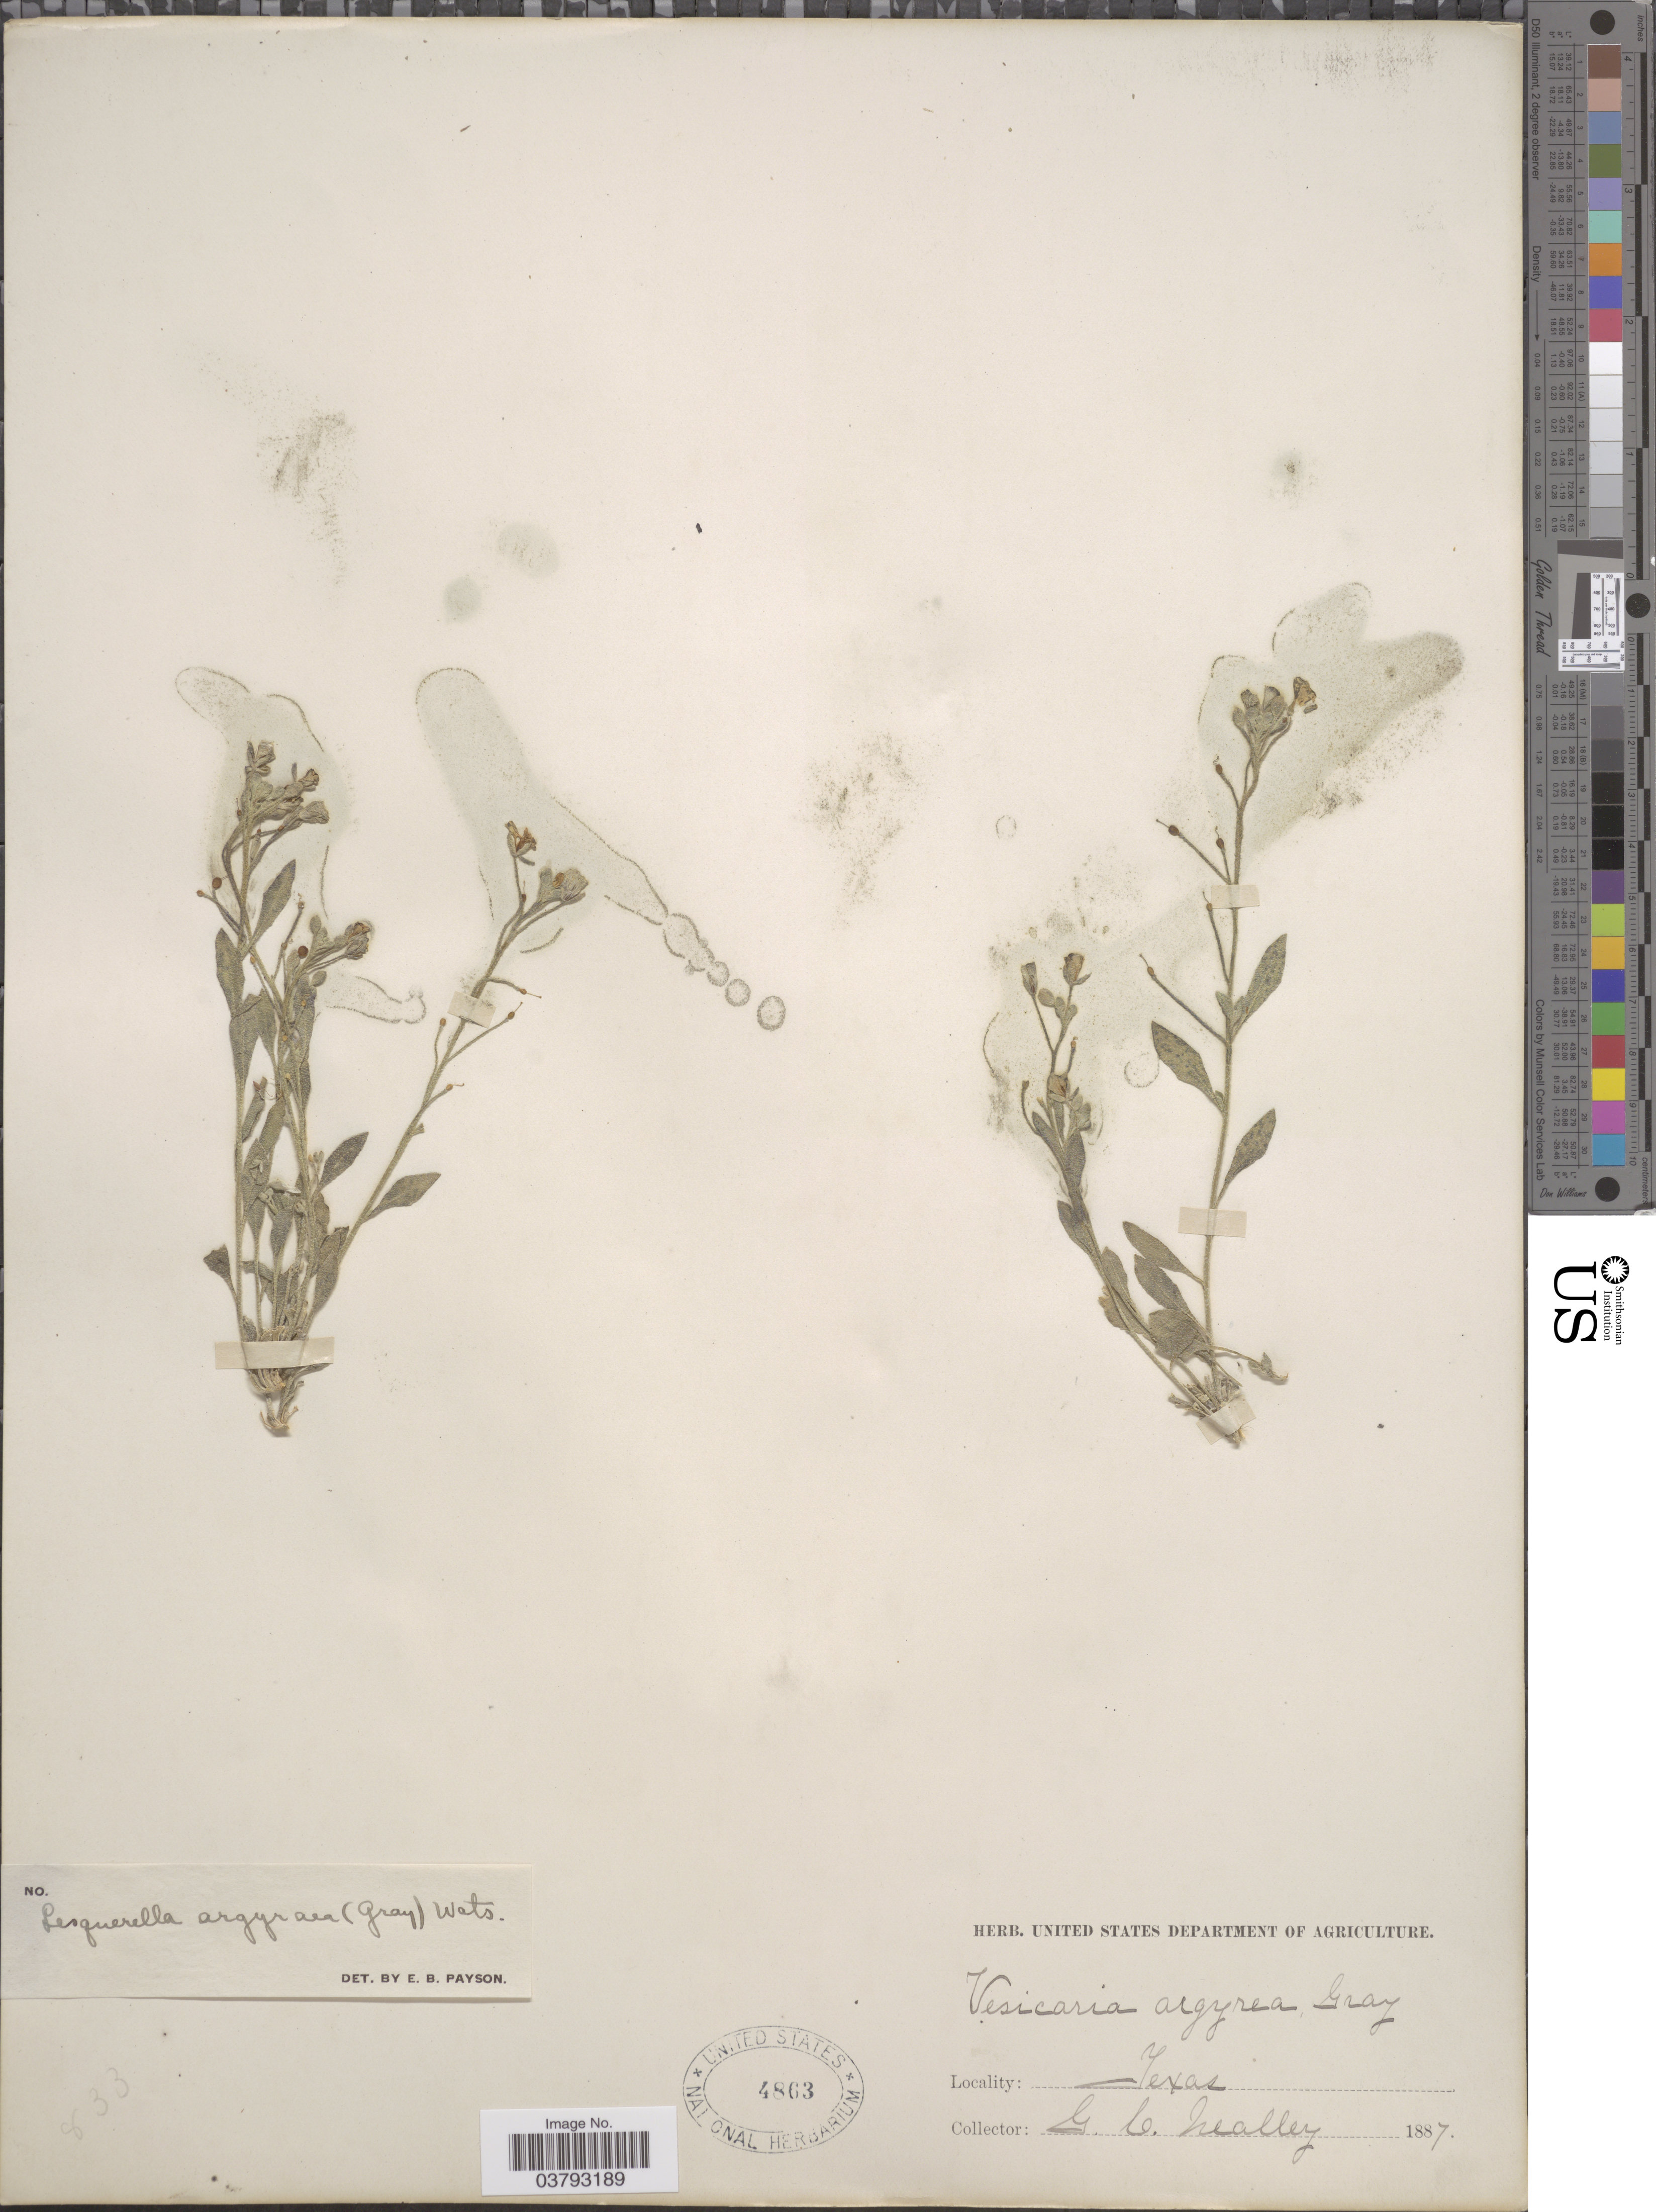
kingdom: Plantae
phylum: Tracheophyta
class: Magnoliopsida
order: Brassicales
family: Brassicaceae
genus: Lesquerella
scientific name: Lesquerella argyraea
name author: (A. Gray) S. Watson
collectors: G. Neally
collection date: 1887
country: United States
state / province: Texas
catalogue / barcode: US 4863